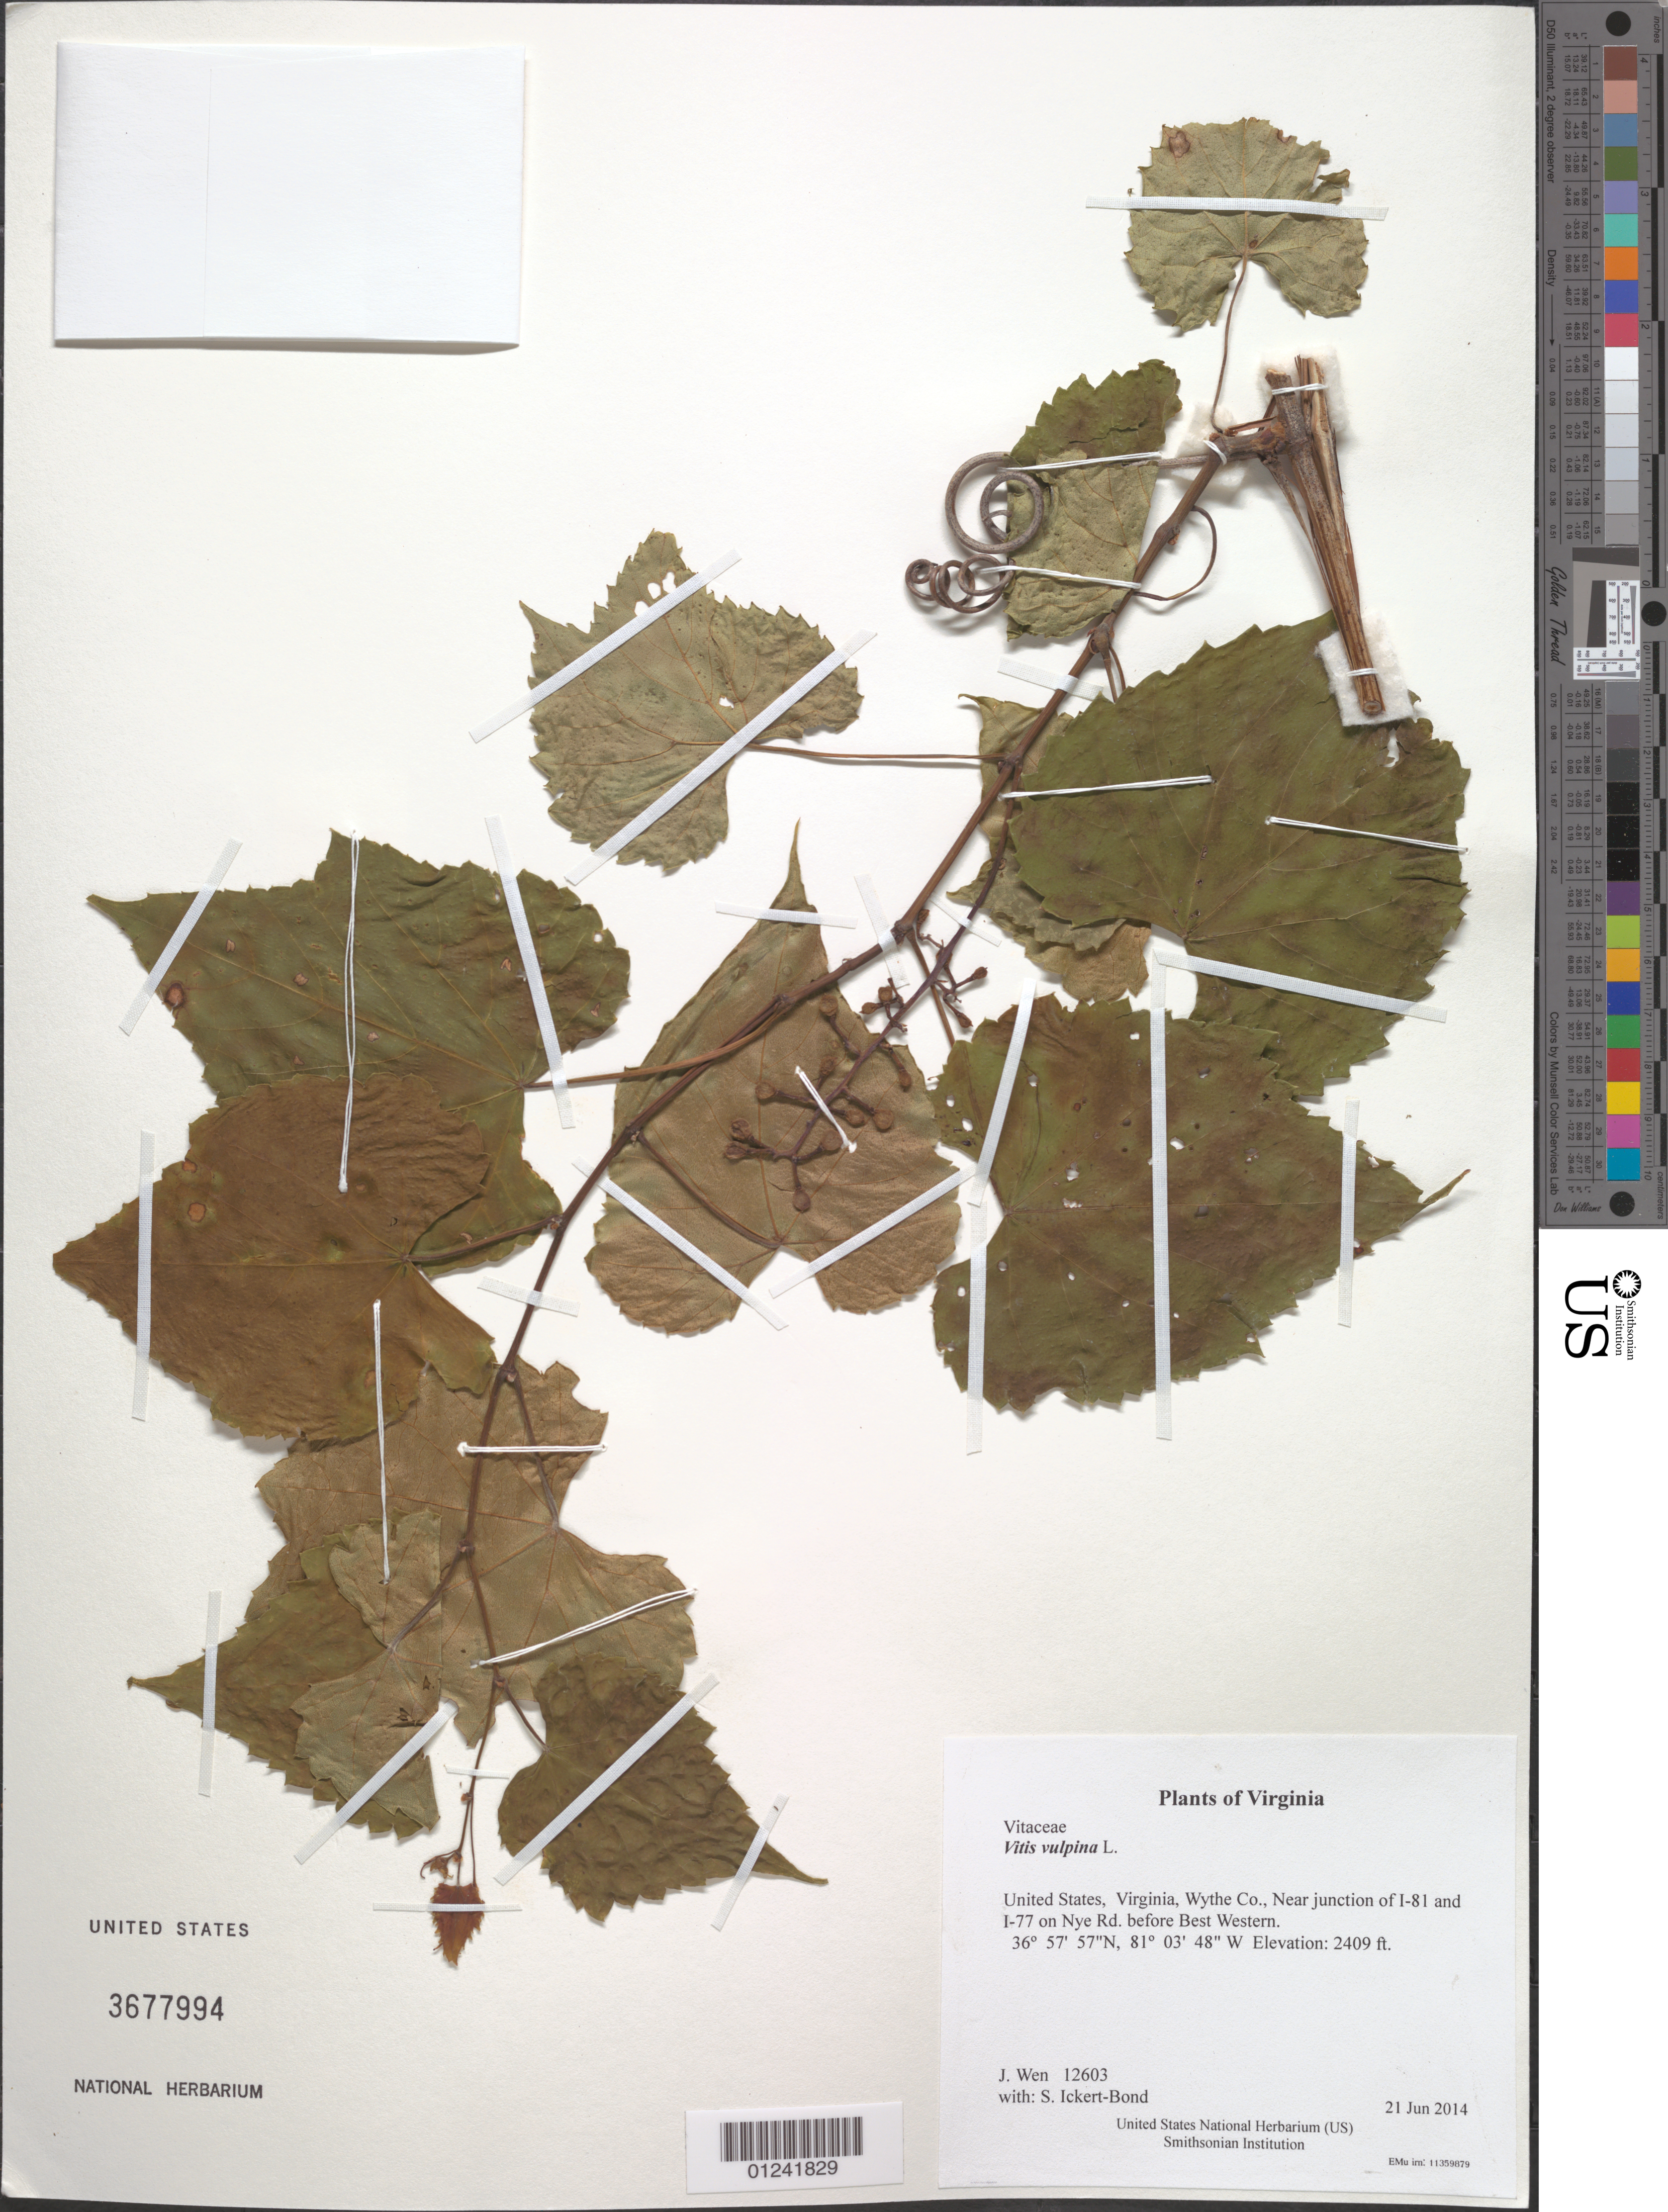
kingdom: Plantae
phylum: Tracheophyta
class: Magnoliopsida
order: Vitales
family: Vitaceae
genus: Vitis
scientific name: Vitis vulpina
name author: L.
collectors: J. Wen & S. Ickert-Bond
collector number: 12603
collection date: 2014-06-21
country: United States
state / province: Virginia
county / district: Wythe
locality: Near junction of I-81 and I-77 on Nye Rd. before Best Western.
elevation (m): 734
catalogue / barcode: US 3677994